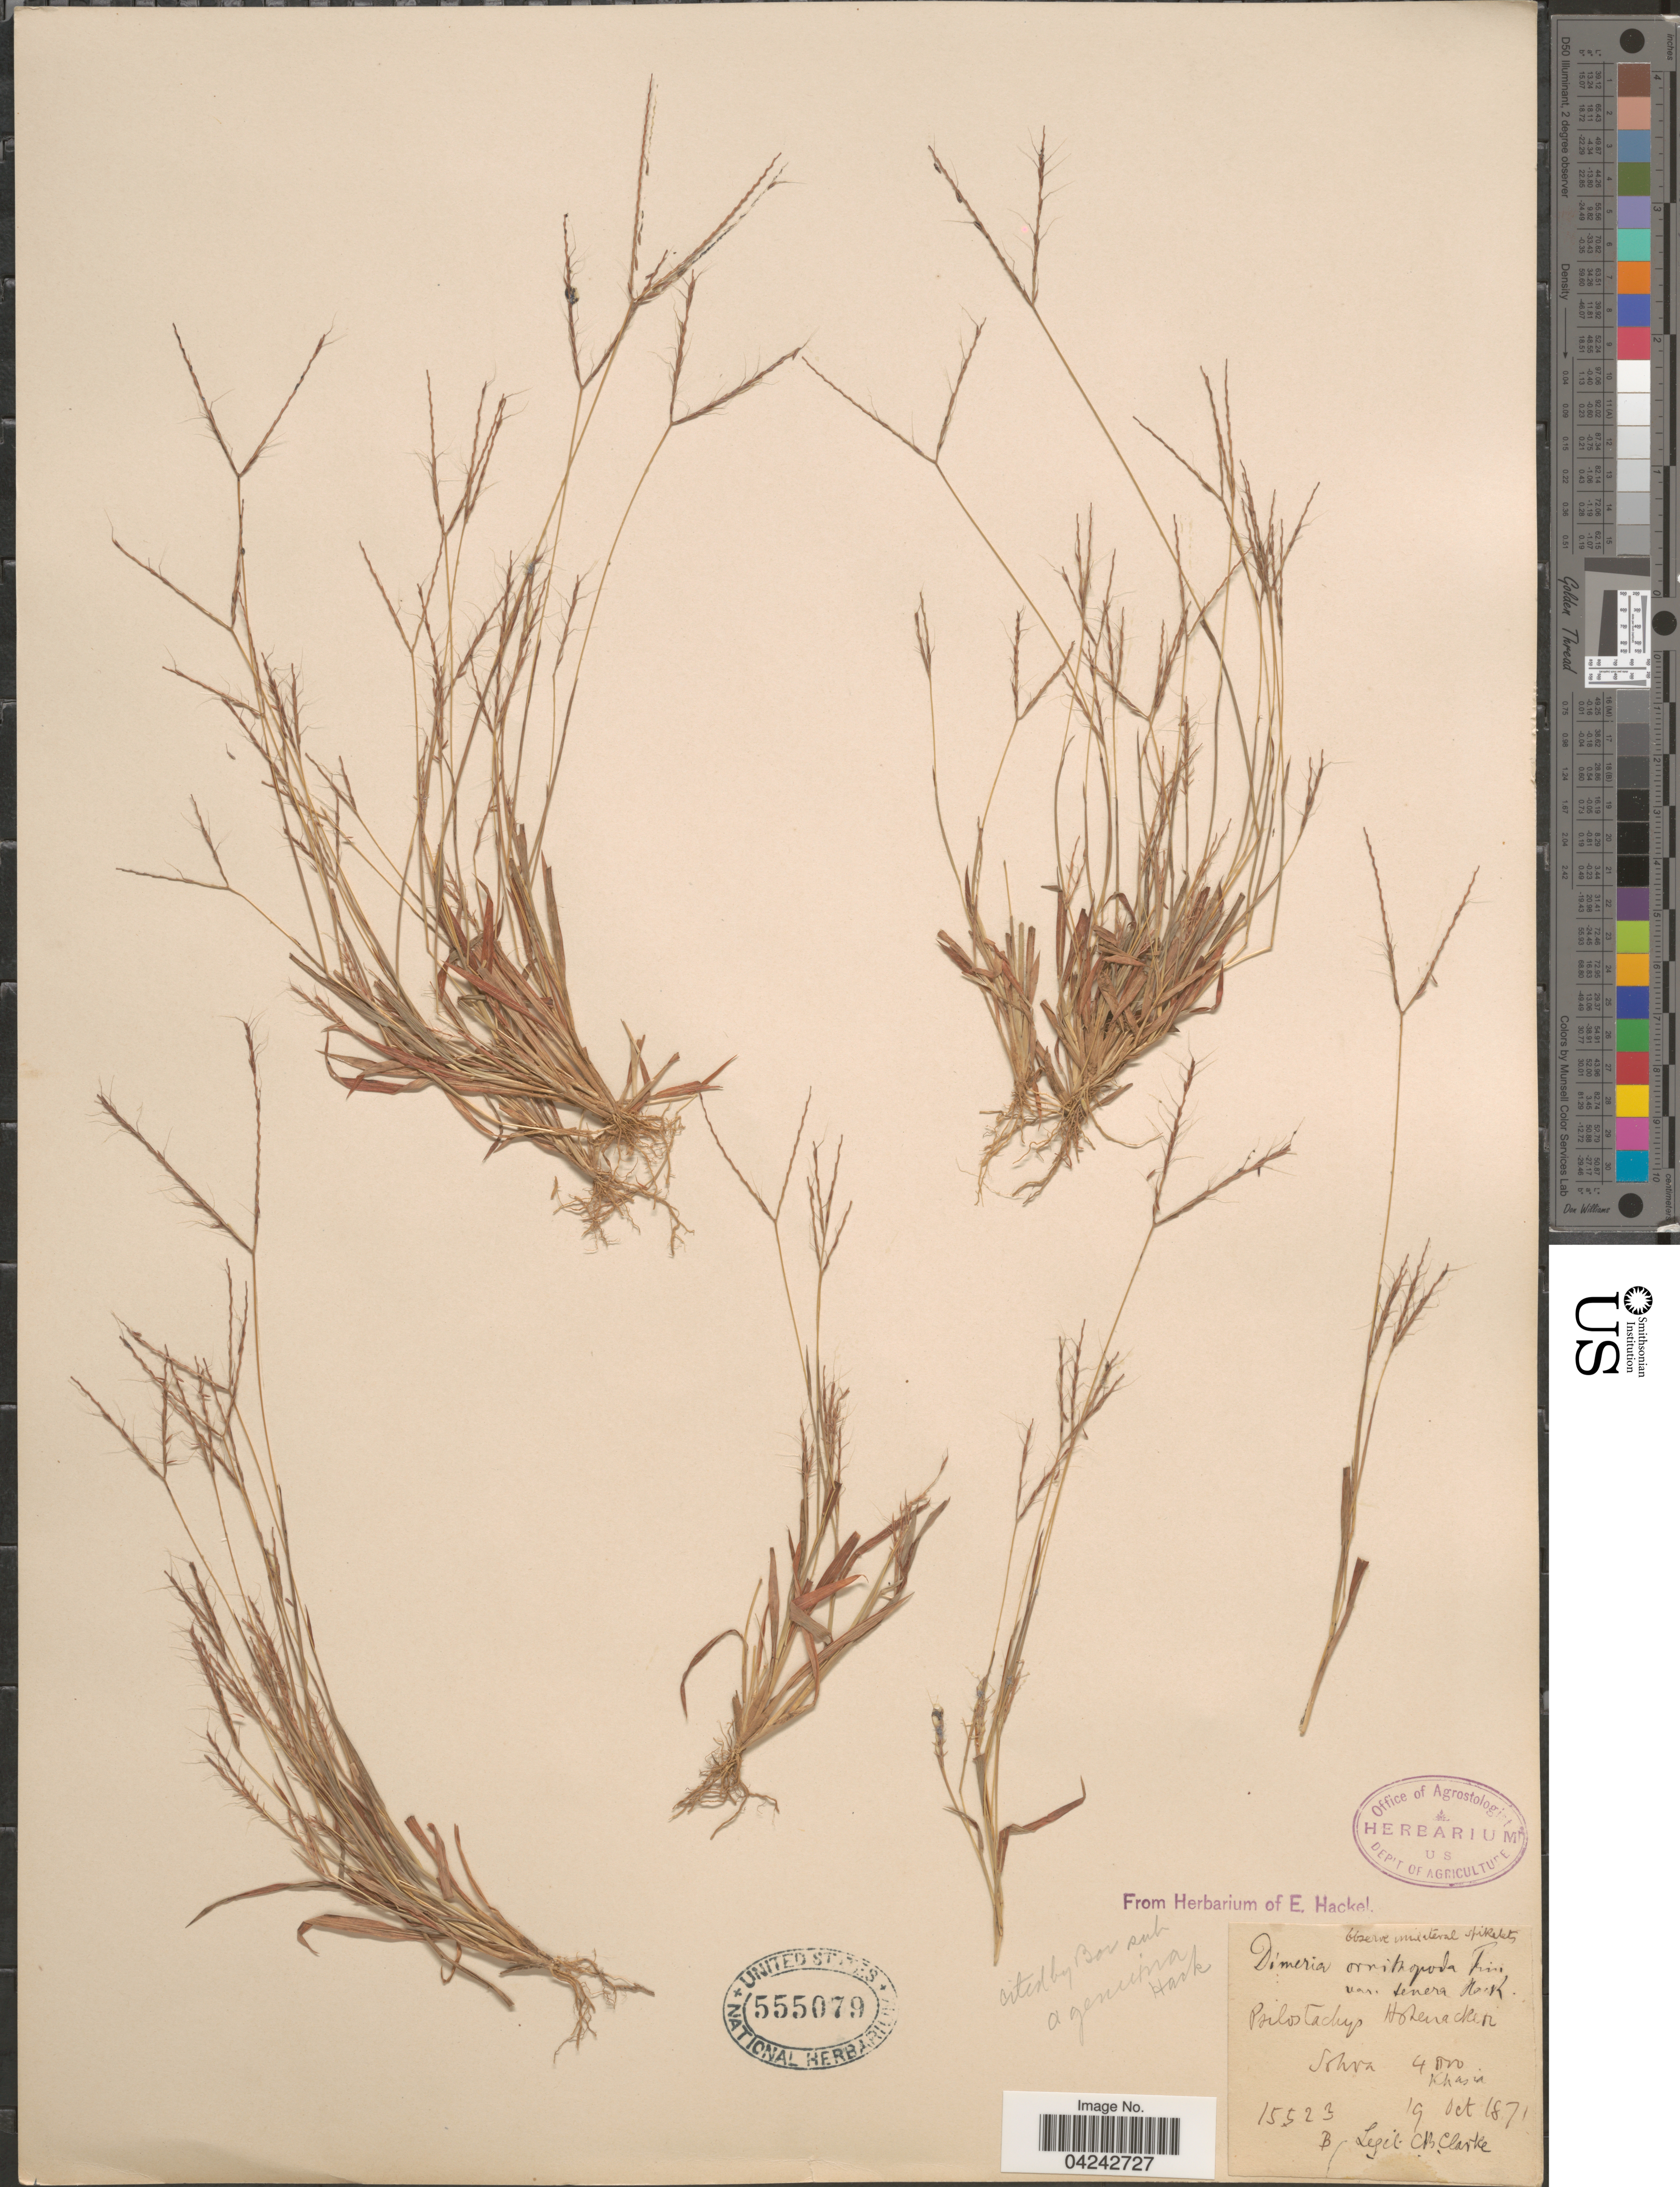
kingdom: Plantae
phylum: Tracheophyta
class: Liliopsida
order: Poales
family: Poaceae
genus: Dimeria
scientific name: Dimeria ornithopoda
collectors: C. B. Clarke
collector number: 15523B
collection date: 1871-10-19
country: India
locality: Sohra. Khasia.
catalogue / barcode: US 555079